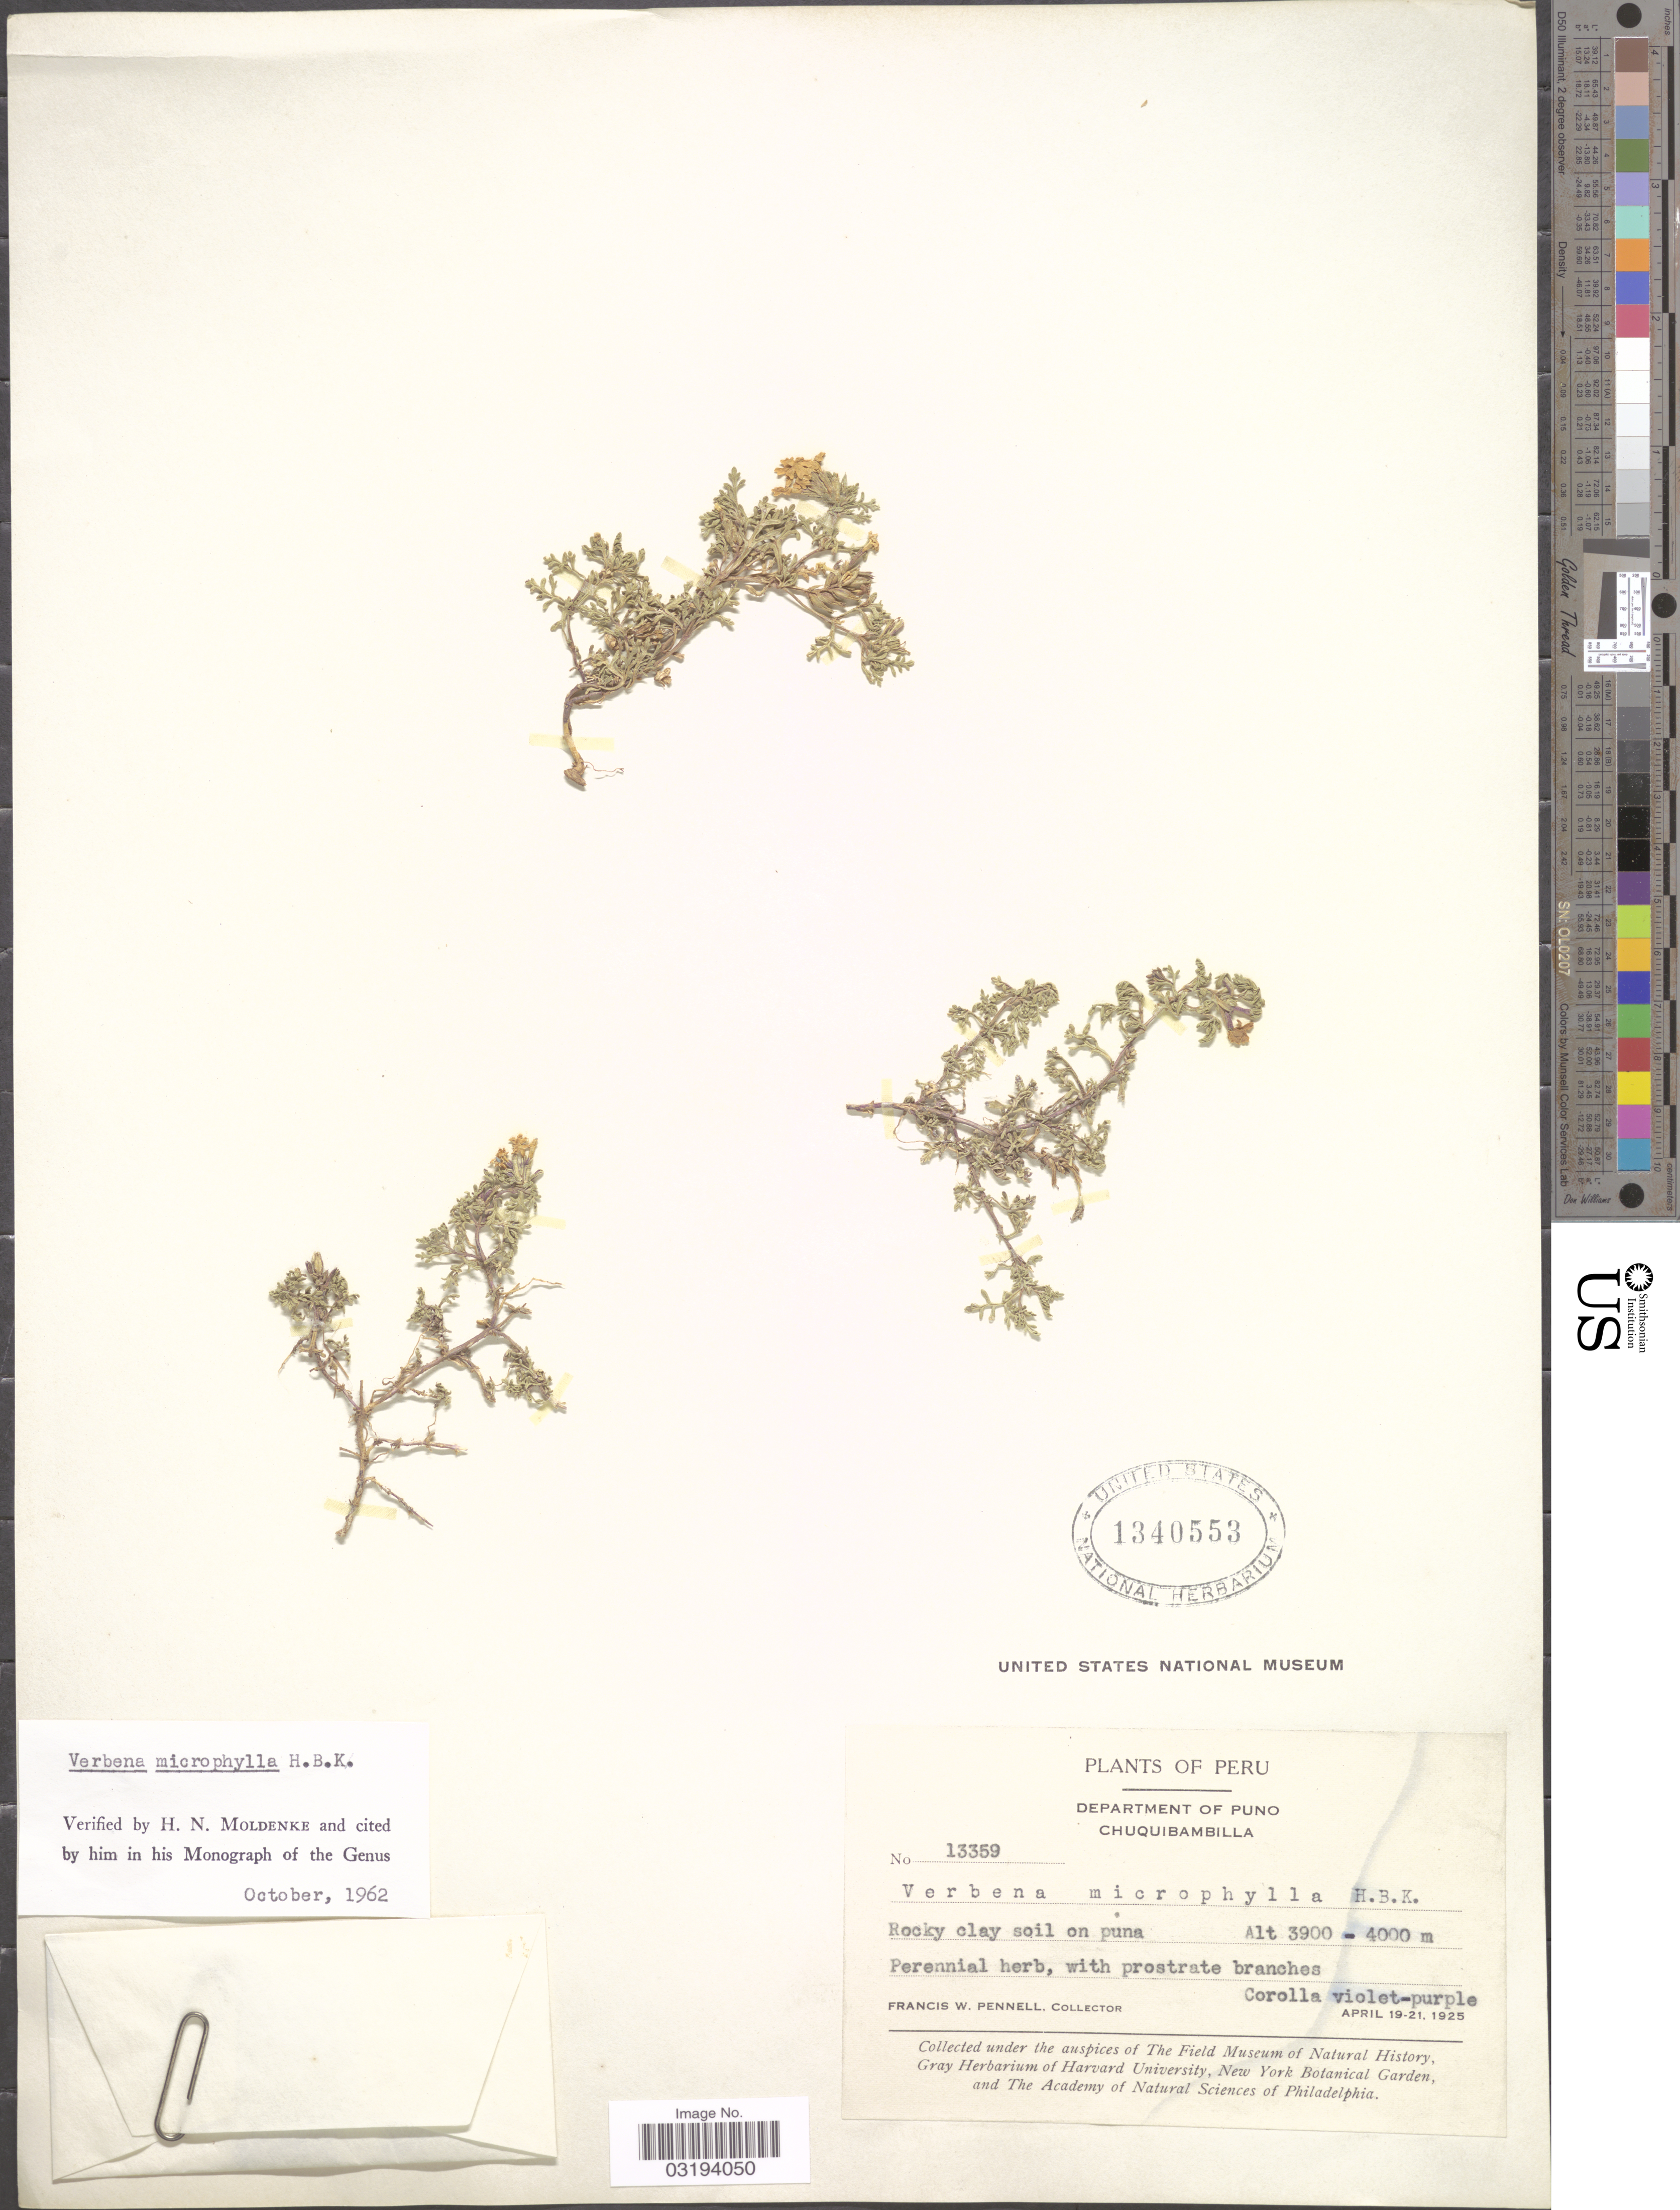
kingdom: Plantae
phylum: Tracheophyta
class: Magnoliopsida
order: Lamiales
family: Verbenaceae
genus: Verbena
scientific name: Verbena microphylla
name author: Kunth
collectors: F. W. Pennell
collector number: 13359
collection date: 1925-04-19/1925-04-21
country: Peru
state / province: Puno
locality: Department of Puno, Chuquibambilla.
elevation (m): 3900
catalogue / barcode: US 1340553